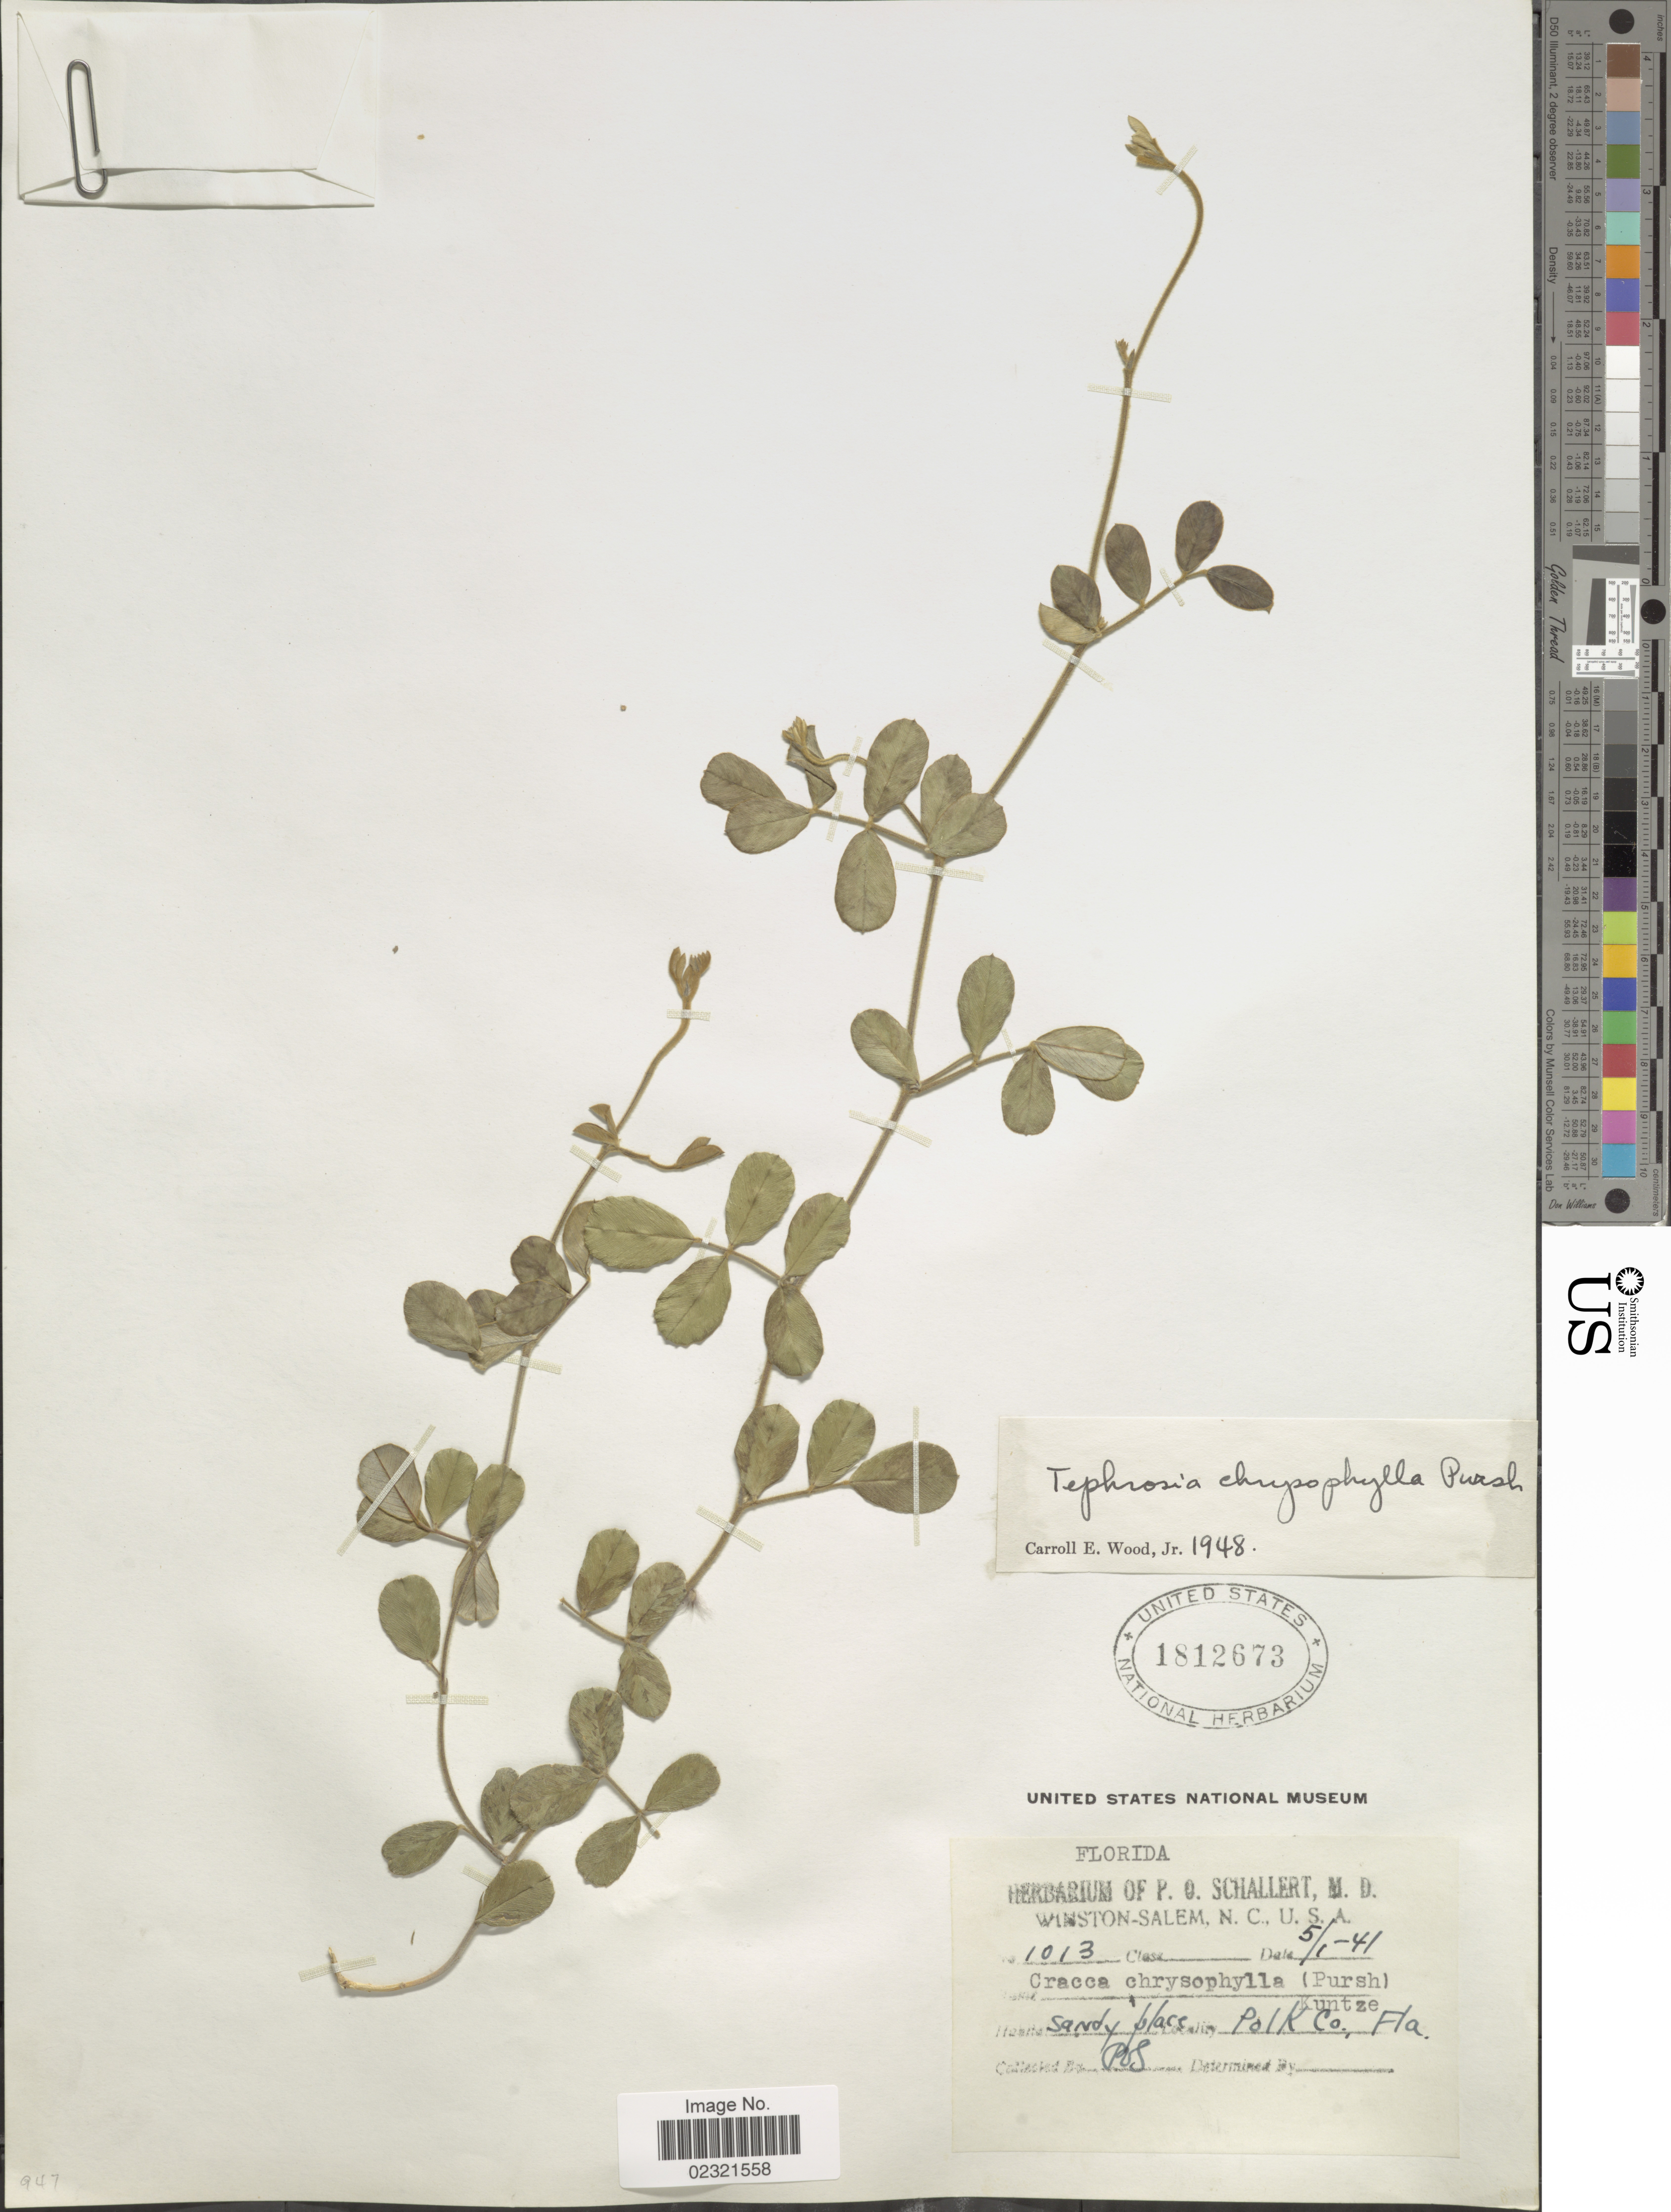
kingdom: Plantae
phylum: Tracheophyta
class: Magnoliopsida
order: Fabales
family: Fabaceae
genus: Tephrosia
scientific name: Tephrosia chrysophylla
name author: Pursh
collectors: P. Schallert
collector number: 1013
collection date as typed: Transcribed d/m/y: 1/5/41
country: United States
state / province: Florida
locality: Polk Co. Fla.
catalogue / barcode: US 1812673